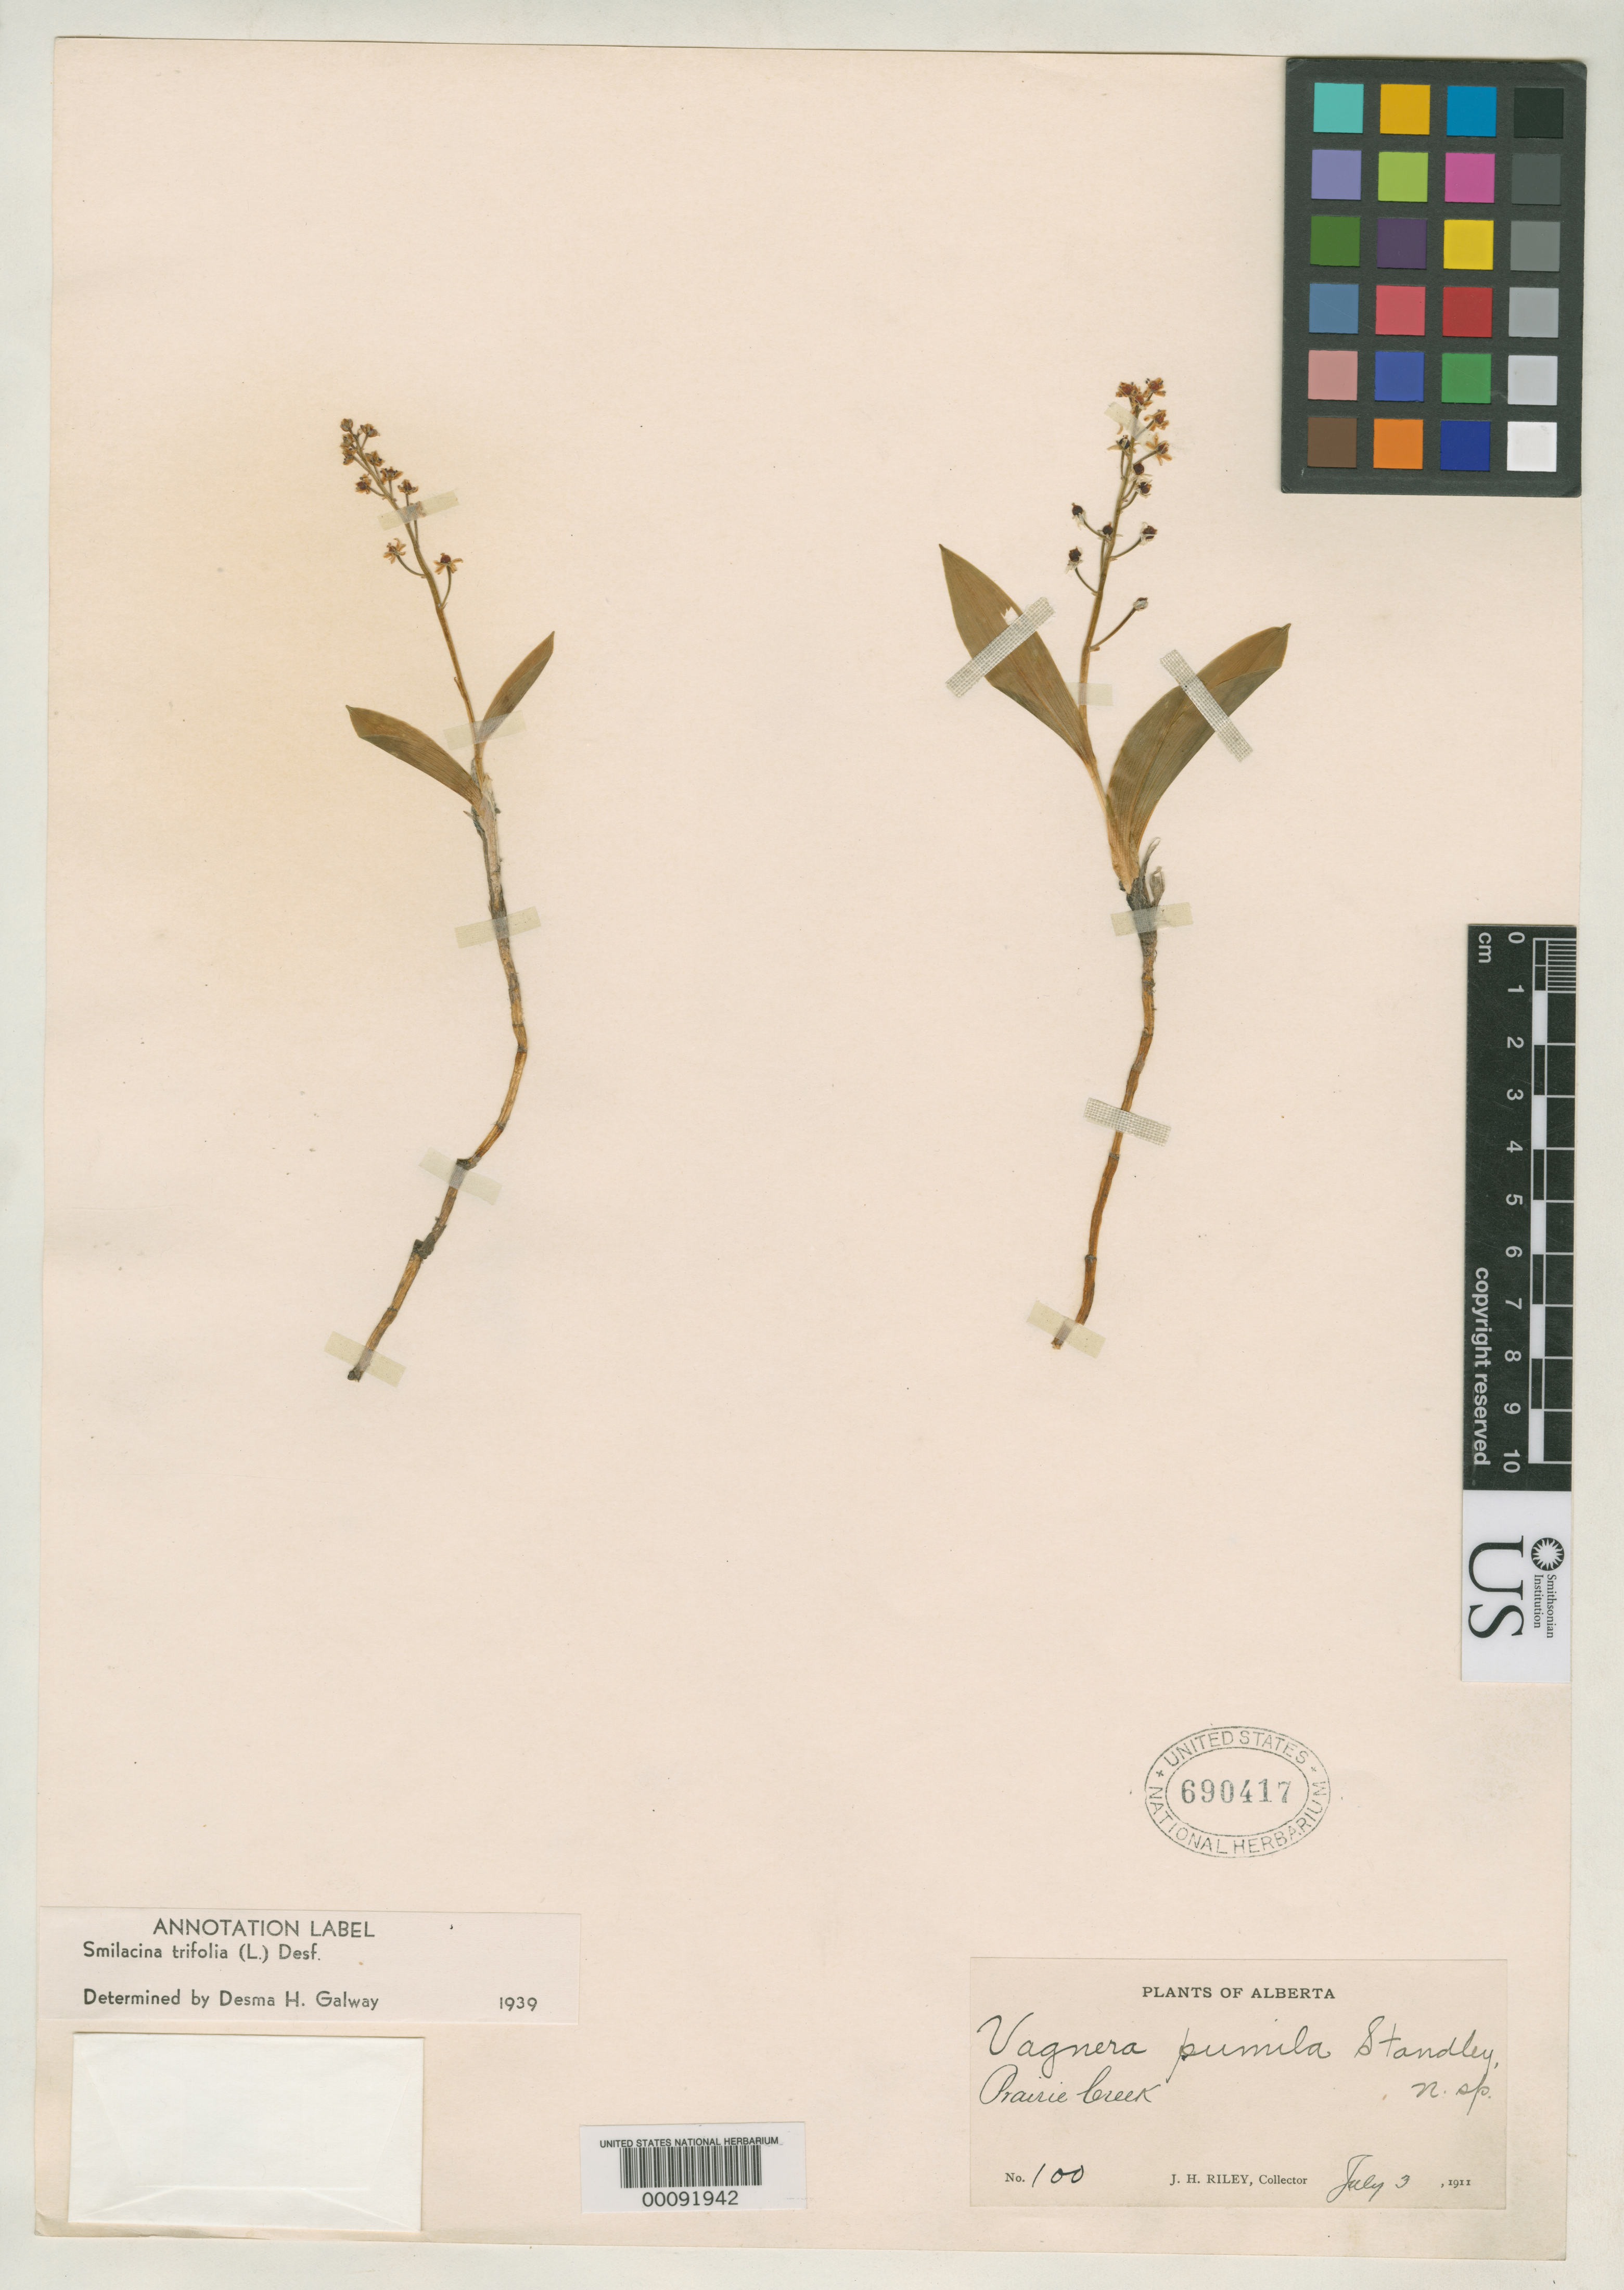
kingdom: Plantae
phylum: Tracheophyta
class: Liliopsida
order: Asparagales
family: Asparagaceae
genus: Vagnera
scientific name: Vagnera pumila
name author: Standl.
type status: Isotype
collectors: J. H. Riley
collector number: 100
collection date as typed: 03 Jul 1911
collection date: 1911-07-03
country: Canada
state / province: Alberta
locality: On Prairie Creek.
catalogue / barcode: US 690417